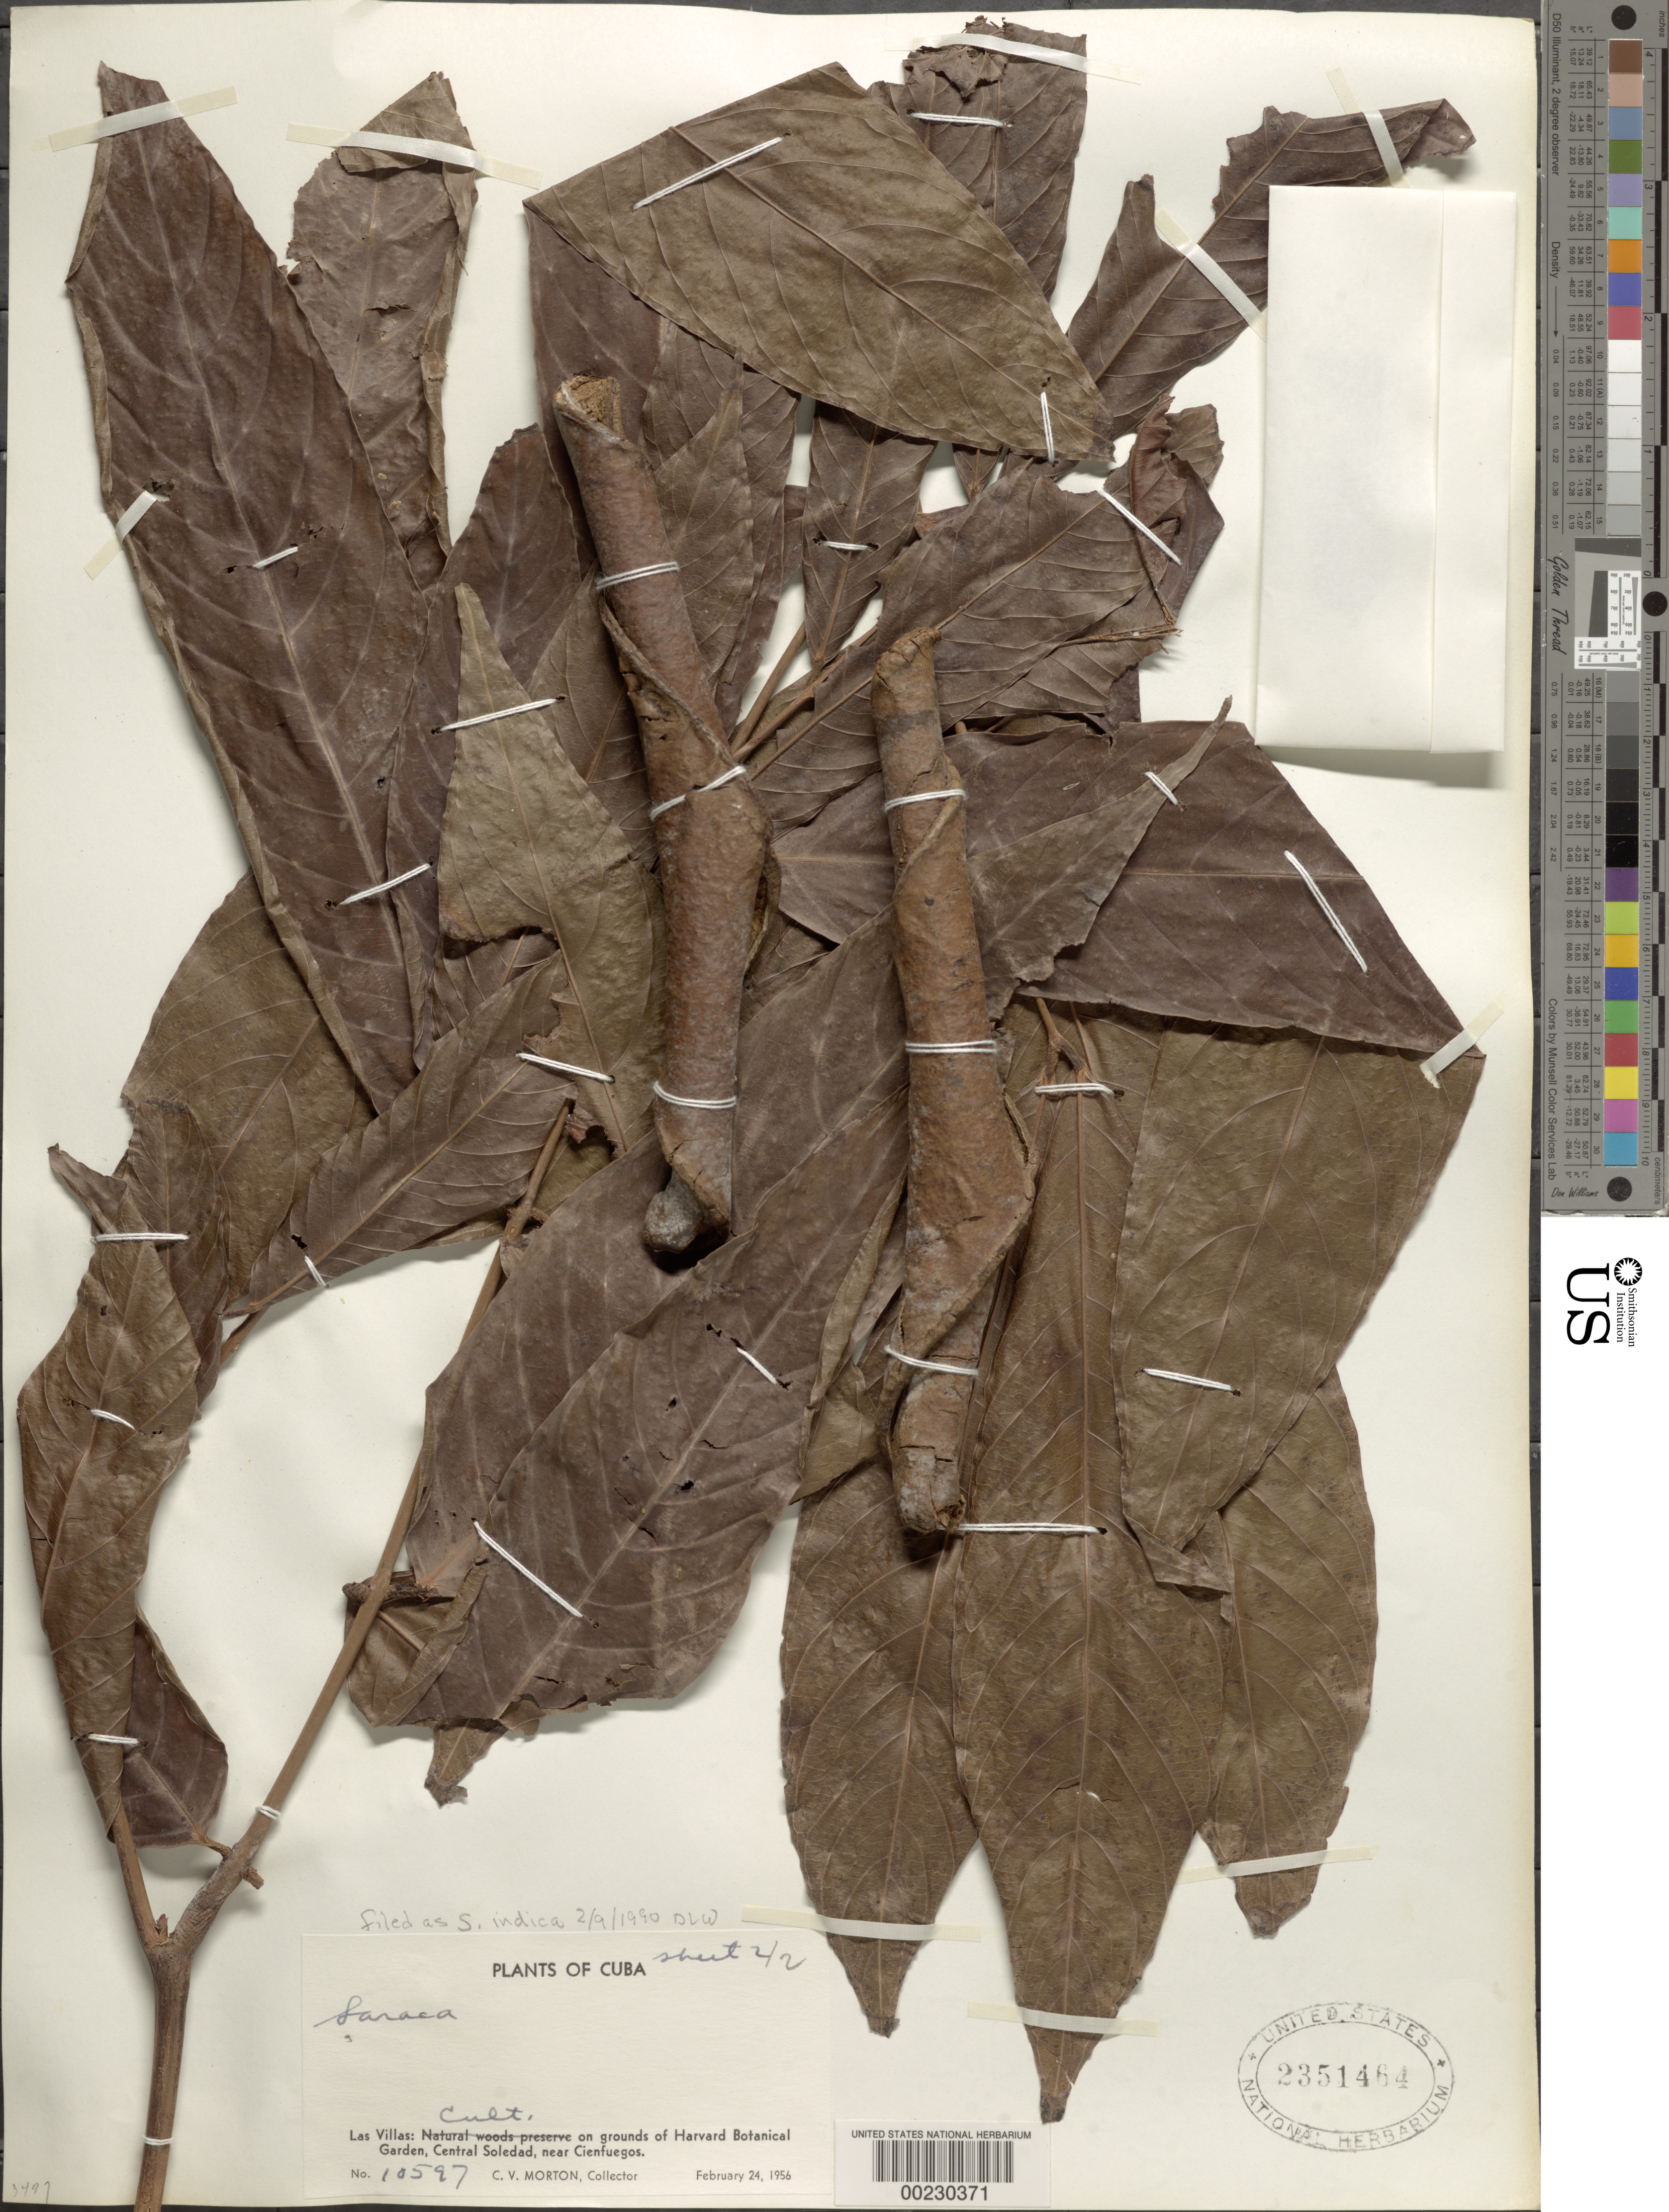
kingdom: Plantae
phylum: Tracheophyta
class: Magnoliopsida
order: Fabales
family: Fabaceae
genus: Saraca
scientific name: Saraca indica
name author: L.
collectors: C. V. Morton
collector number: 10597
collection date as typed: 24 Feb 1956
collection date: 1956-02-24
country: Cuba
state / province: Las Villas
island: Greater Antilles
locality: On grounds of harvard botanical garden, central soledad, near cienfuegos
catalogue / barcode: US 2351464